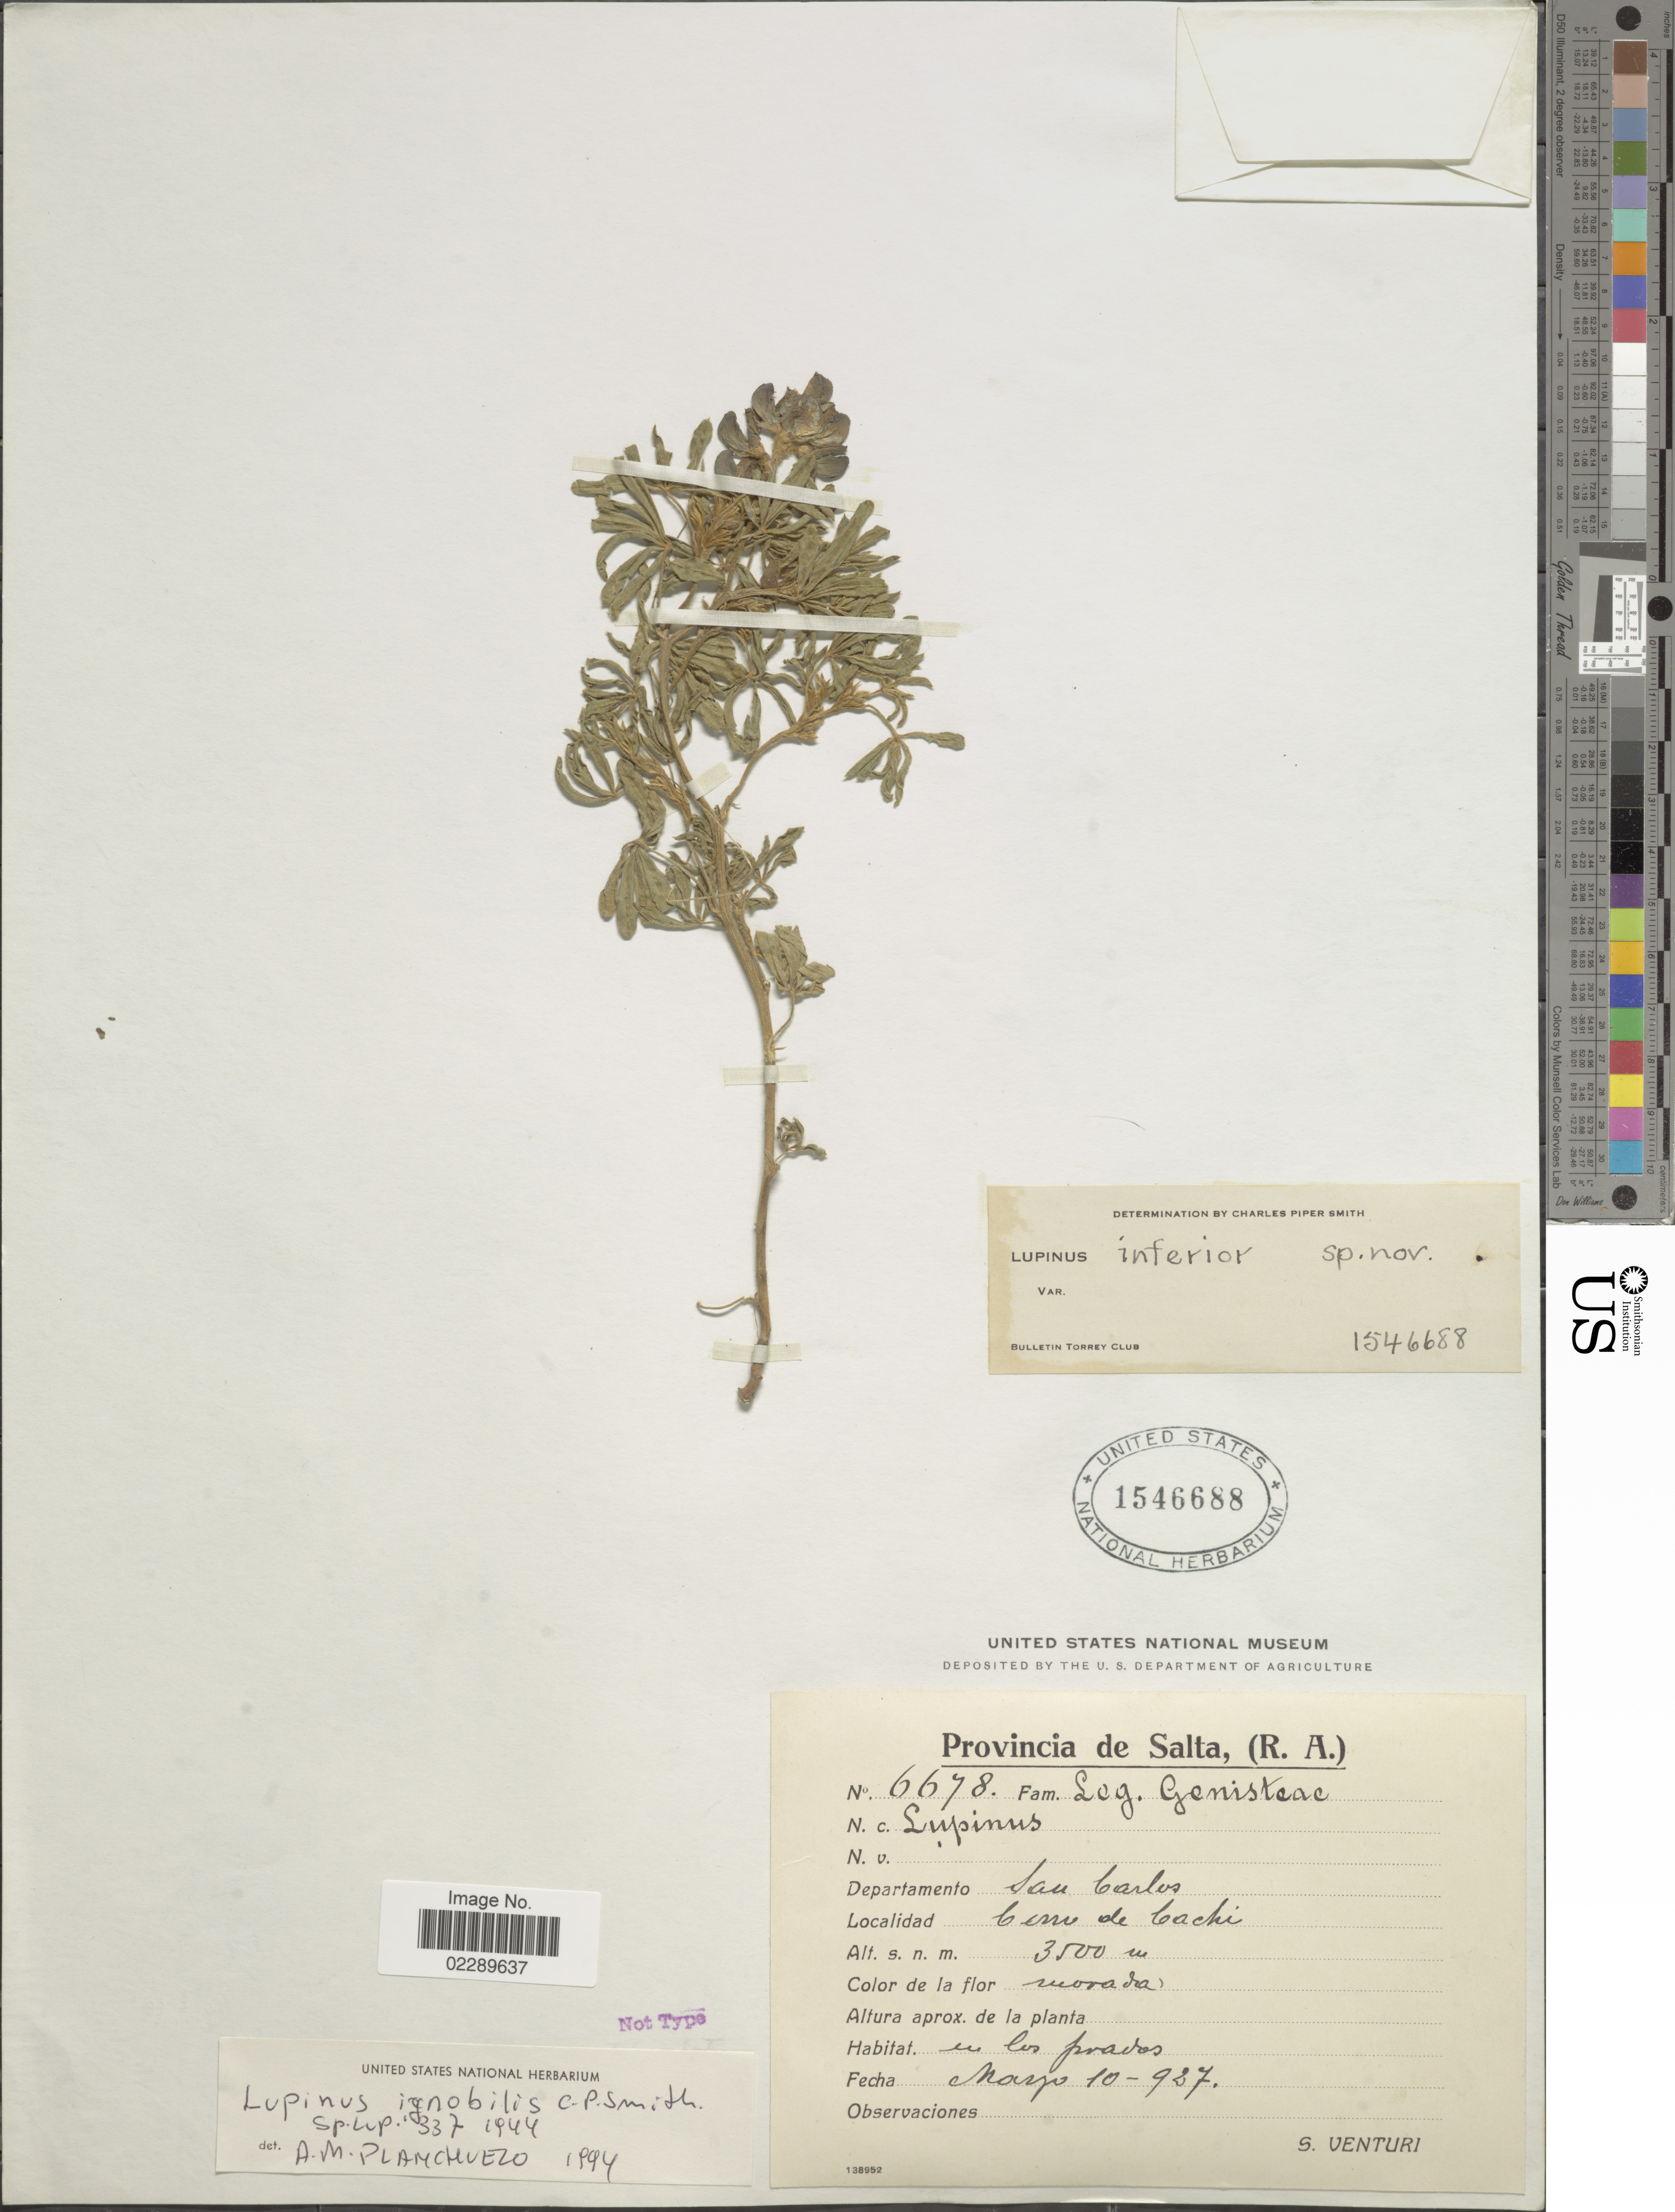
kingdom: Plantae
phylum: Tracheophyta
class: Magnoliopsida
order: Fabales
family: Fabaceae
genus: Lupinus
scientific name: Lupinus ignobilis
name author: C.P. Sm.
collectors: S. Venturi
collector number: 6678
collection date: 1937-03-10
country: Argentina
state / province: Salta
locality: Provincia de Salta, (R.A.). Departamento San Carlos. Cerro de Cachi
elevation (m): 3500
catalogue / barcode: US 1546688